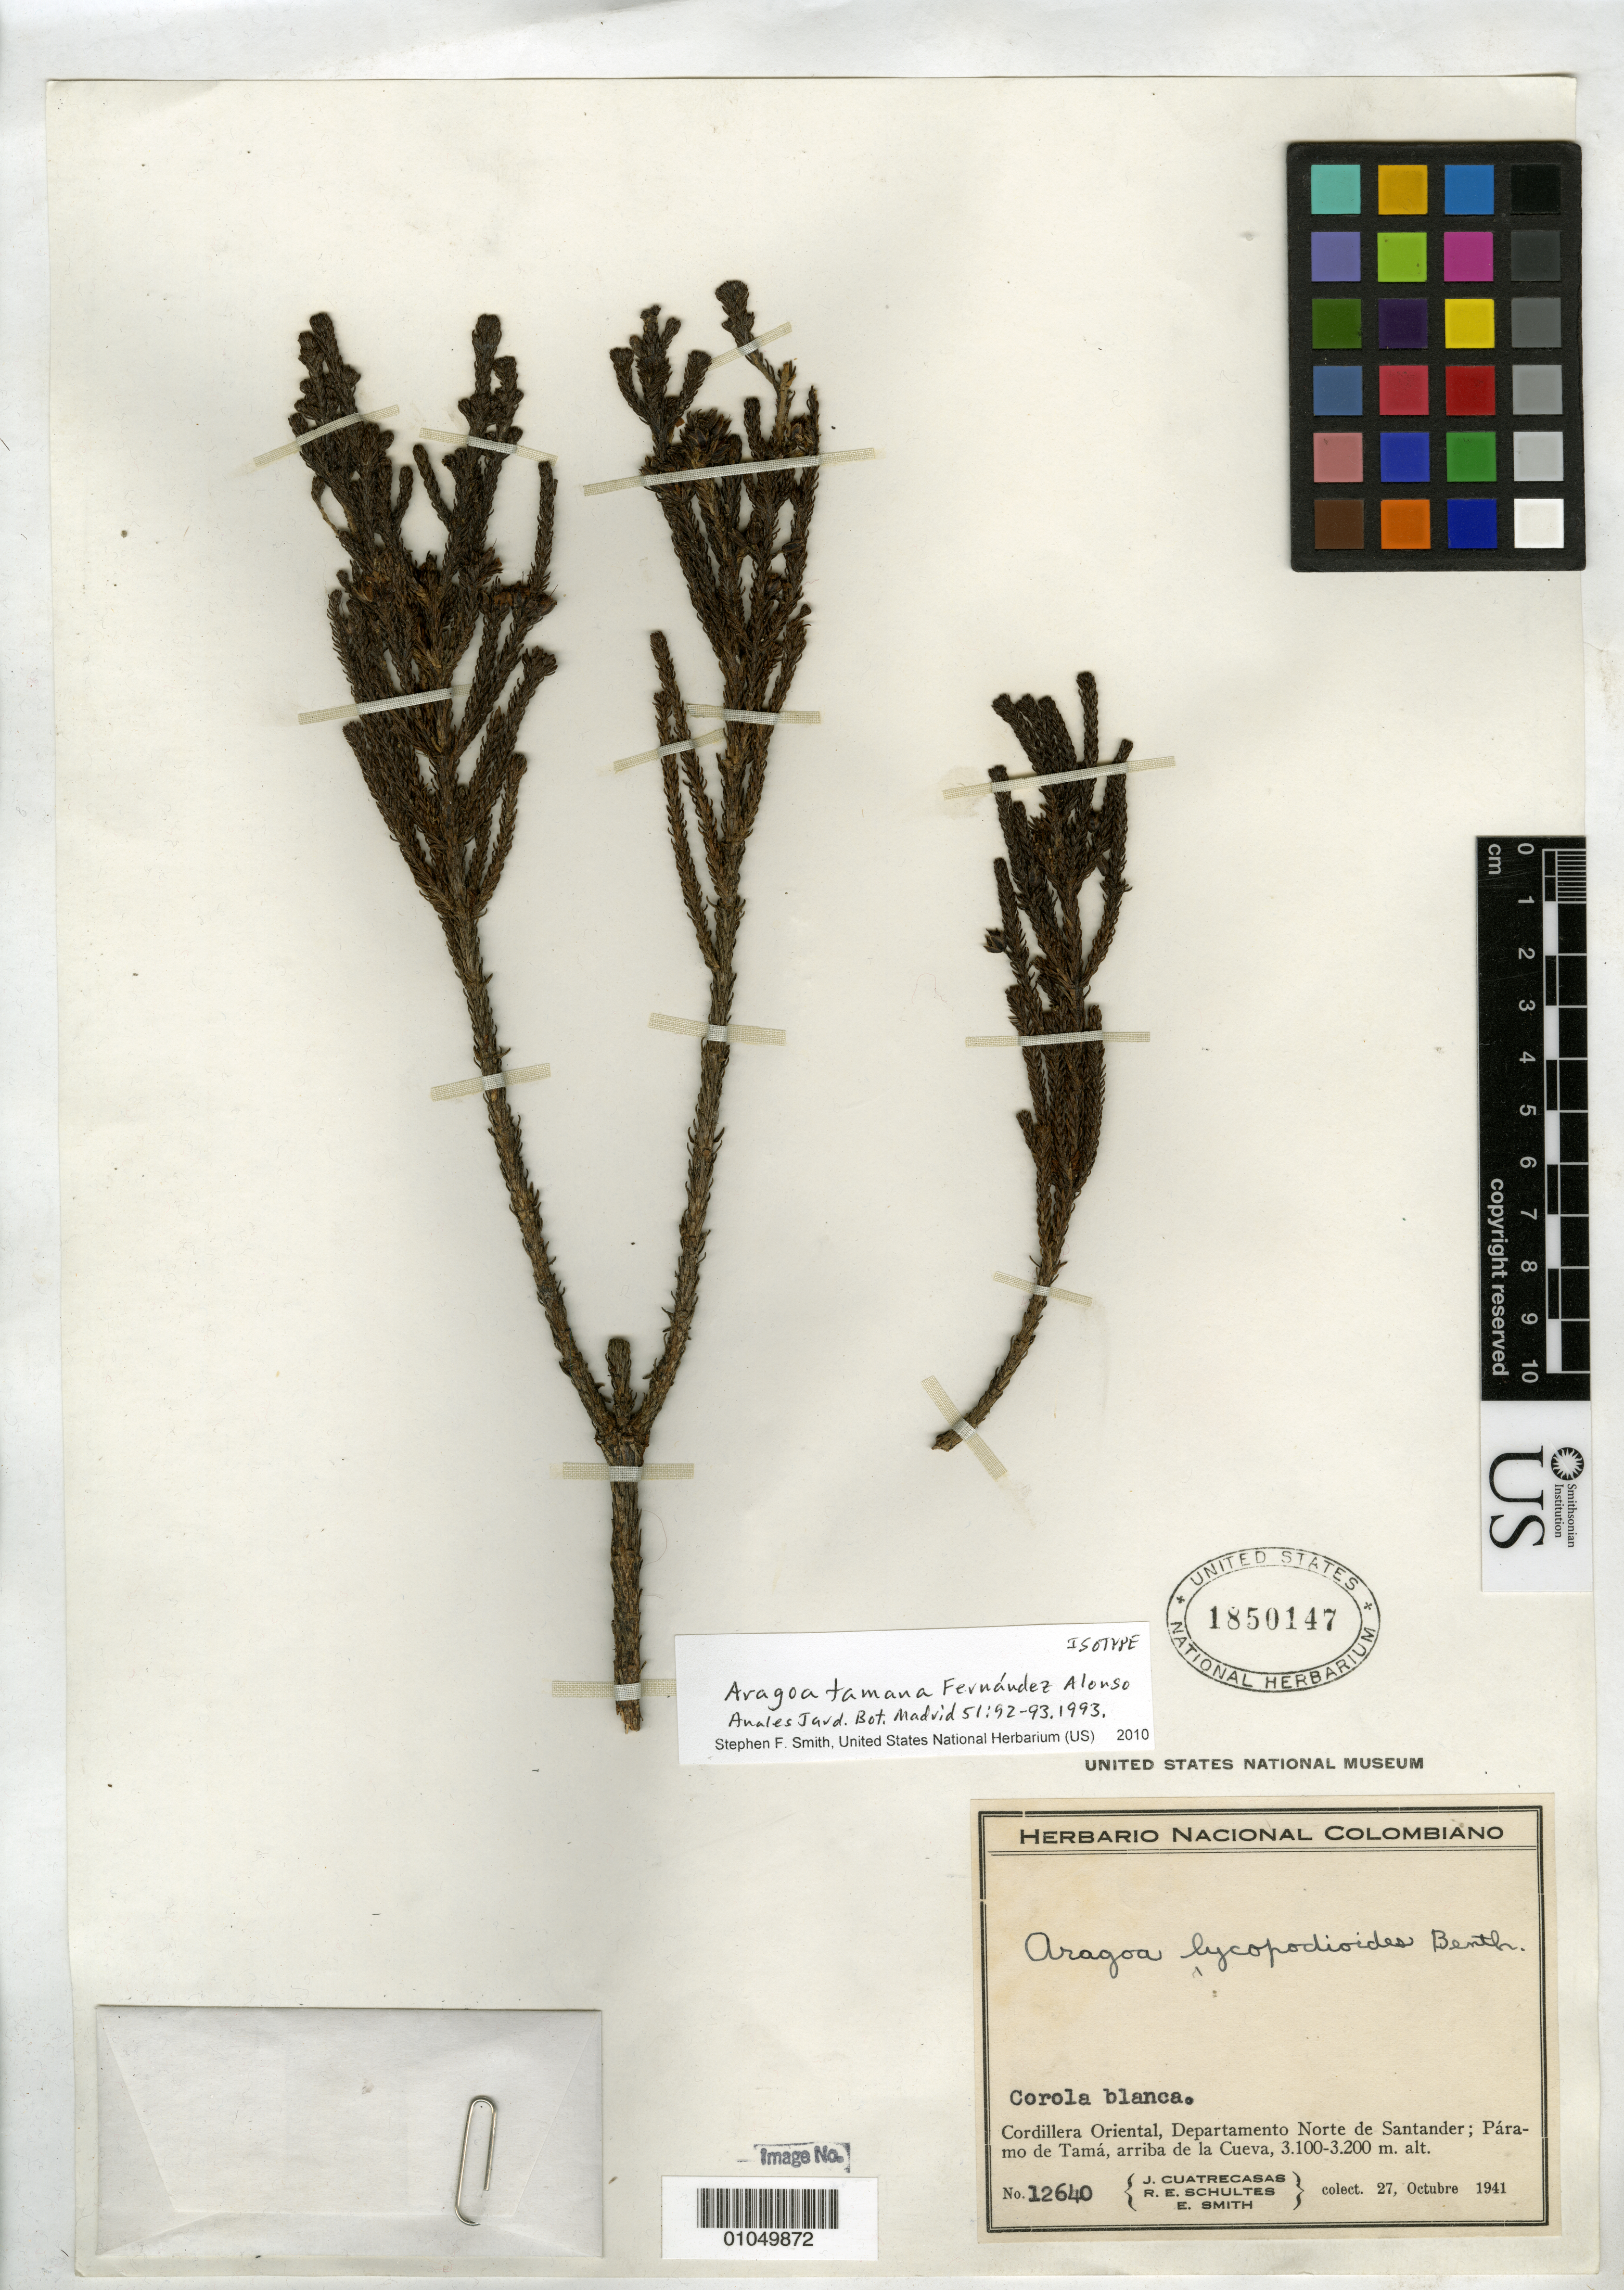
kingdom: Plantae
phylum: Tracheophyta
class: Magnoliopsida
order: Lamiales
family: Plantaginaceae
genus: Aragoa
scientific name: Aragoa tamana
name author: Fern. Alonso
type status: Isotype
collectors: J. Cuatrecasas, R. E. Schultes & C. E. Smith Jr.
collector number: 12640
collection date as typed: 27 Oct 1941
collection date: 1941-10-27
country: Colombia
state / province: Norte de Santander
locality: Cordillera Oriental; Páramo de Tamá, arriba de la Cueva.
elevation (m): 3100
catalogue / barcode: US 1850147